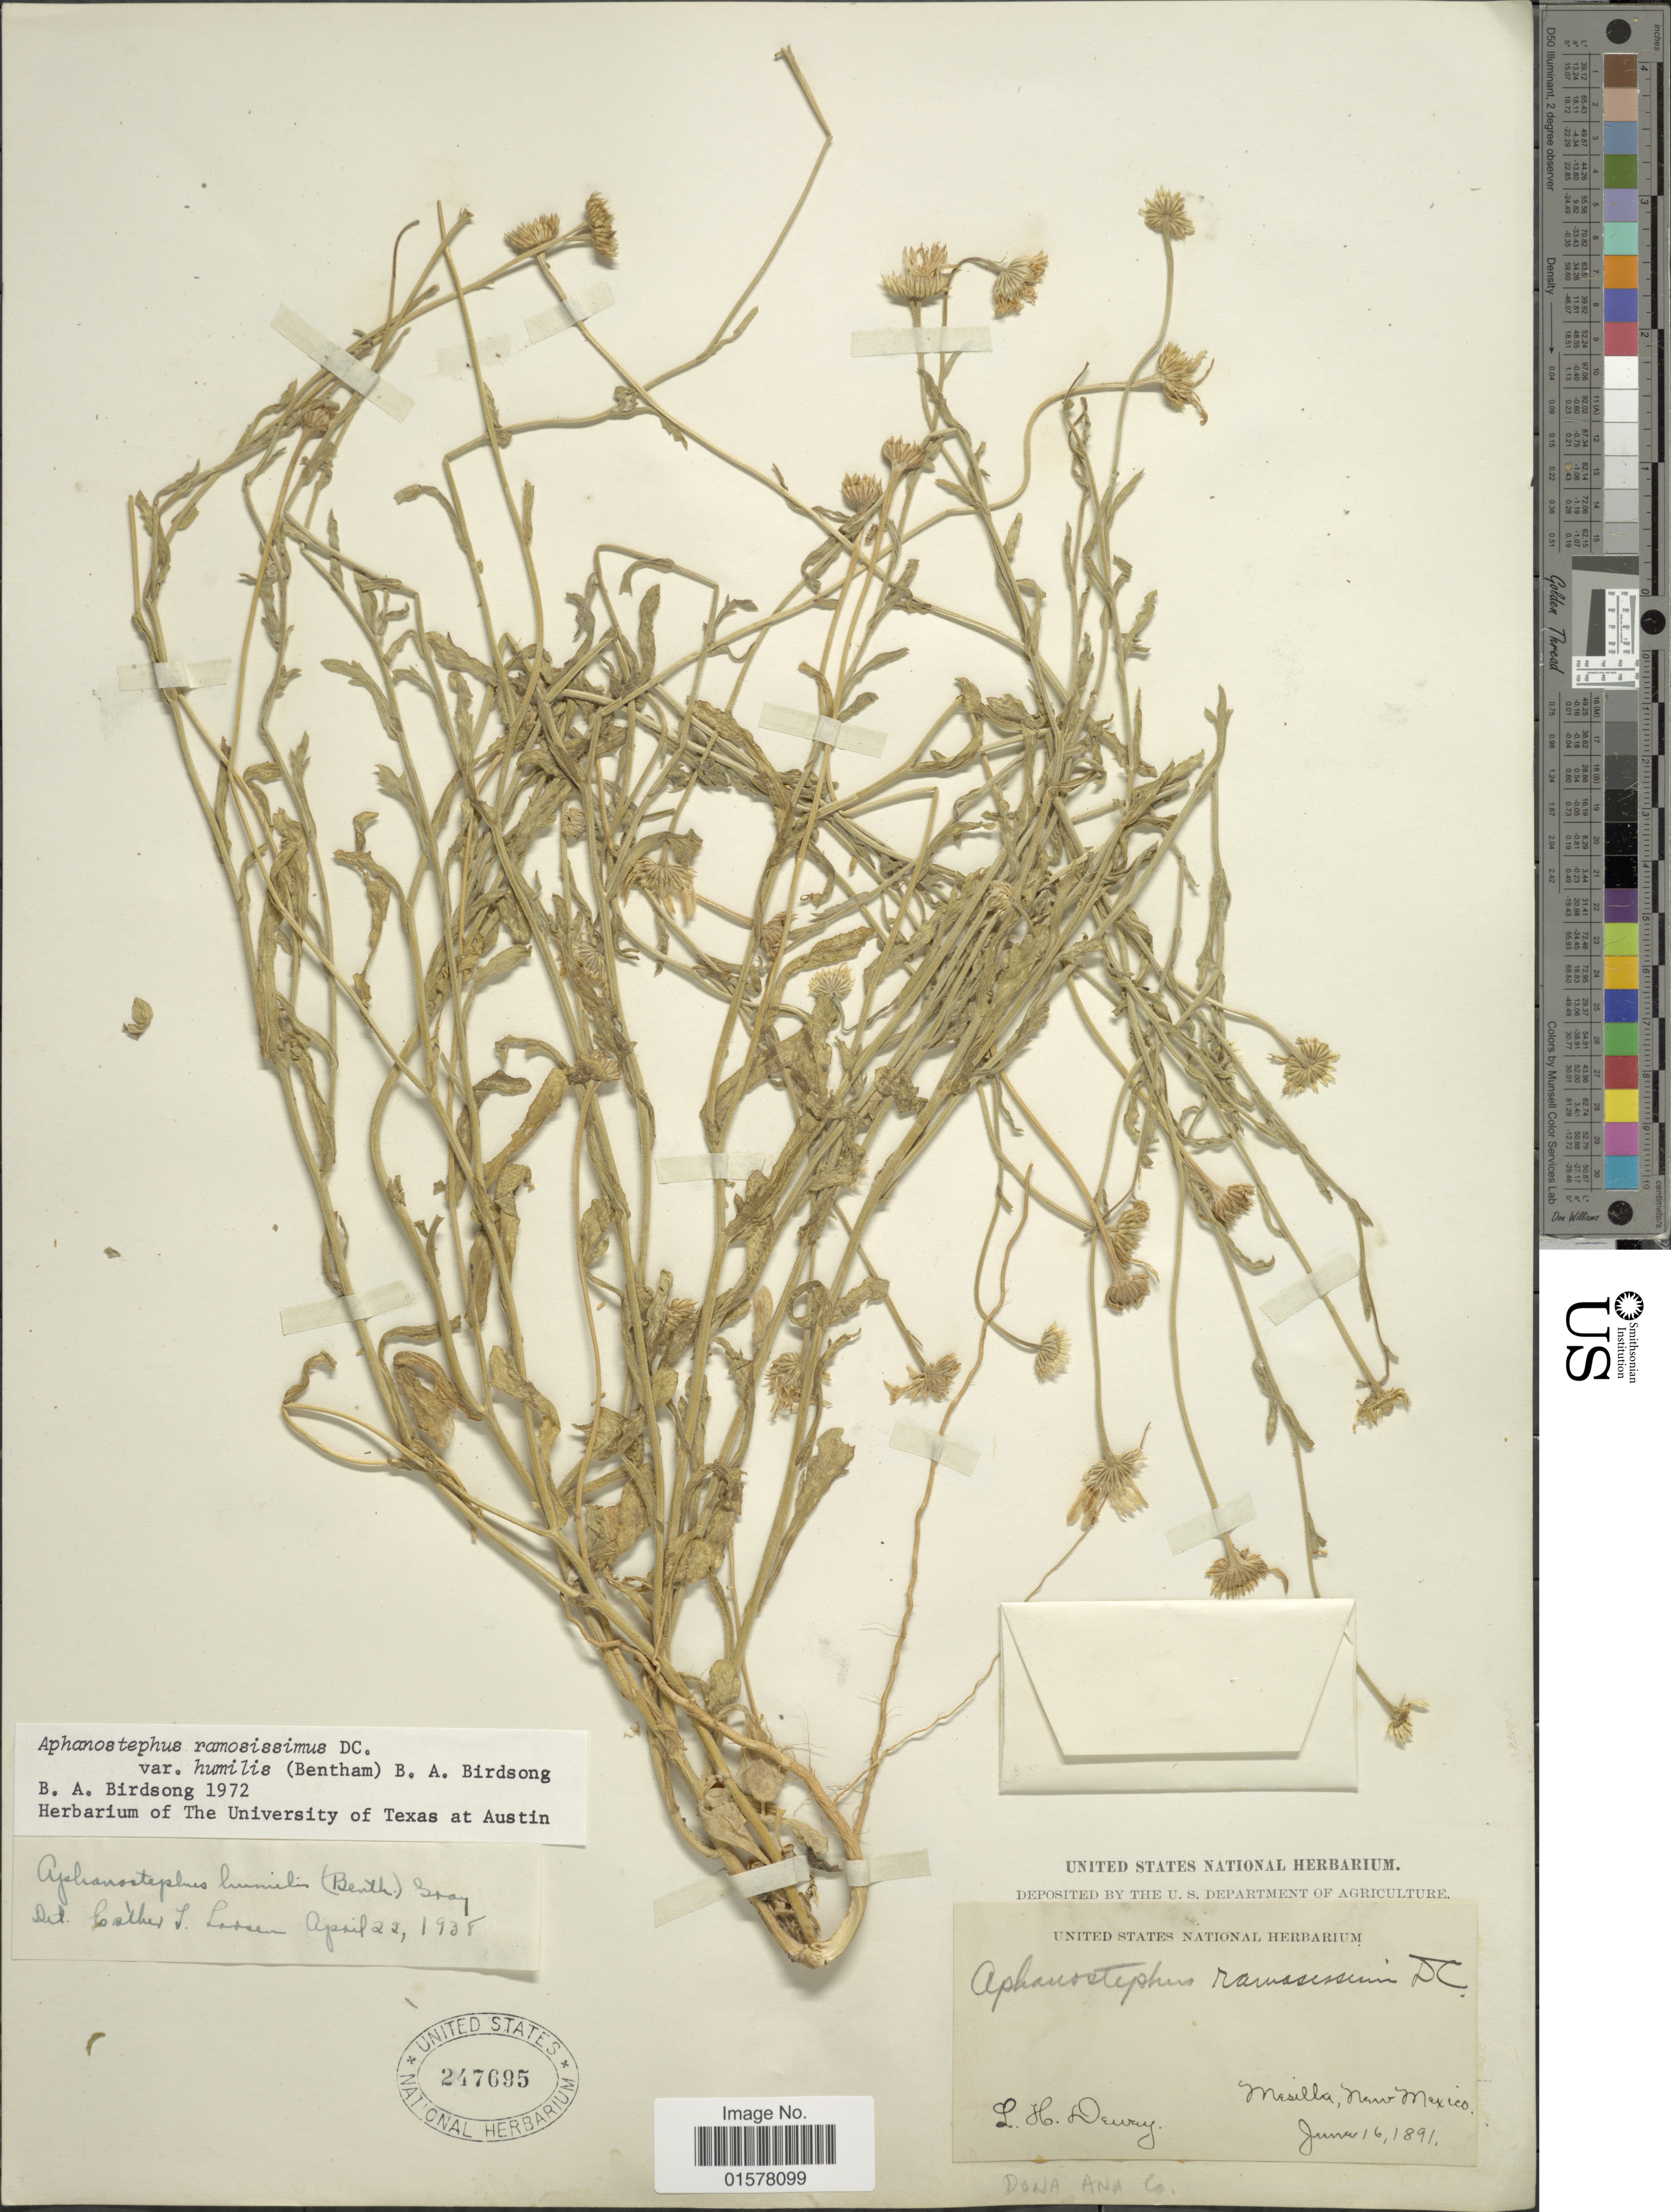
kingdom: Plantae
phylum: Tracheophyta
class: Magnoliopsida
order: Asterales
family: Asteraceae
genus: Aphanostephus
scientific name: Aphanostephus ramosissimus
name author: DC.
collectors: L. H. Dewey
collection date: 1891-06-16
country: United States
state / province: New Mexico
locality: Mesilla, New Mexico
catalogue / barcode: US 247695